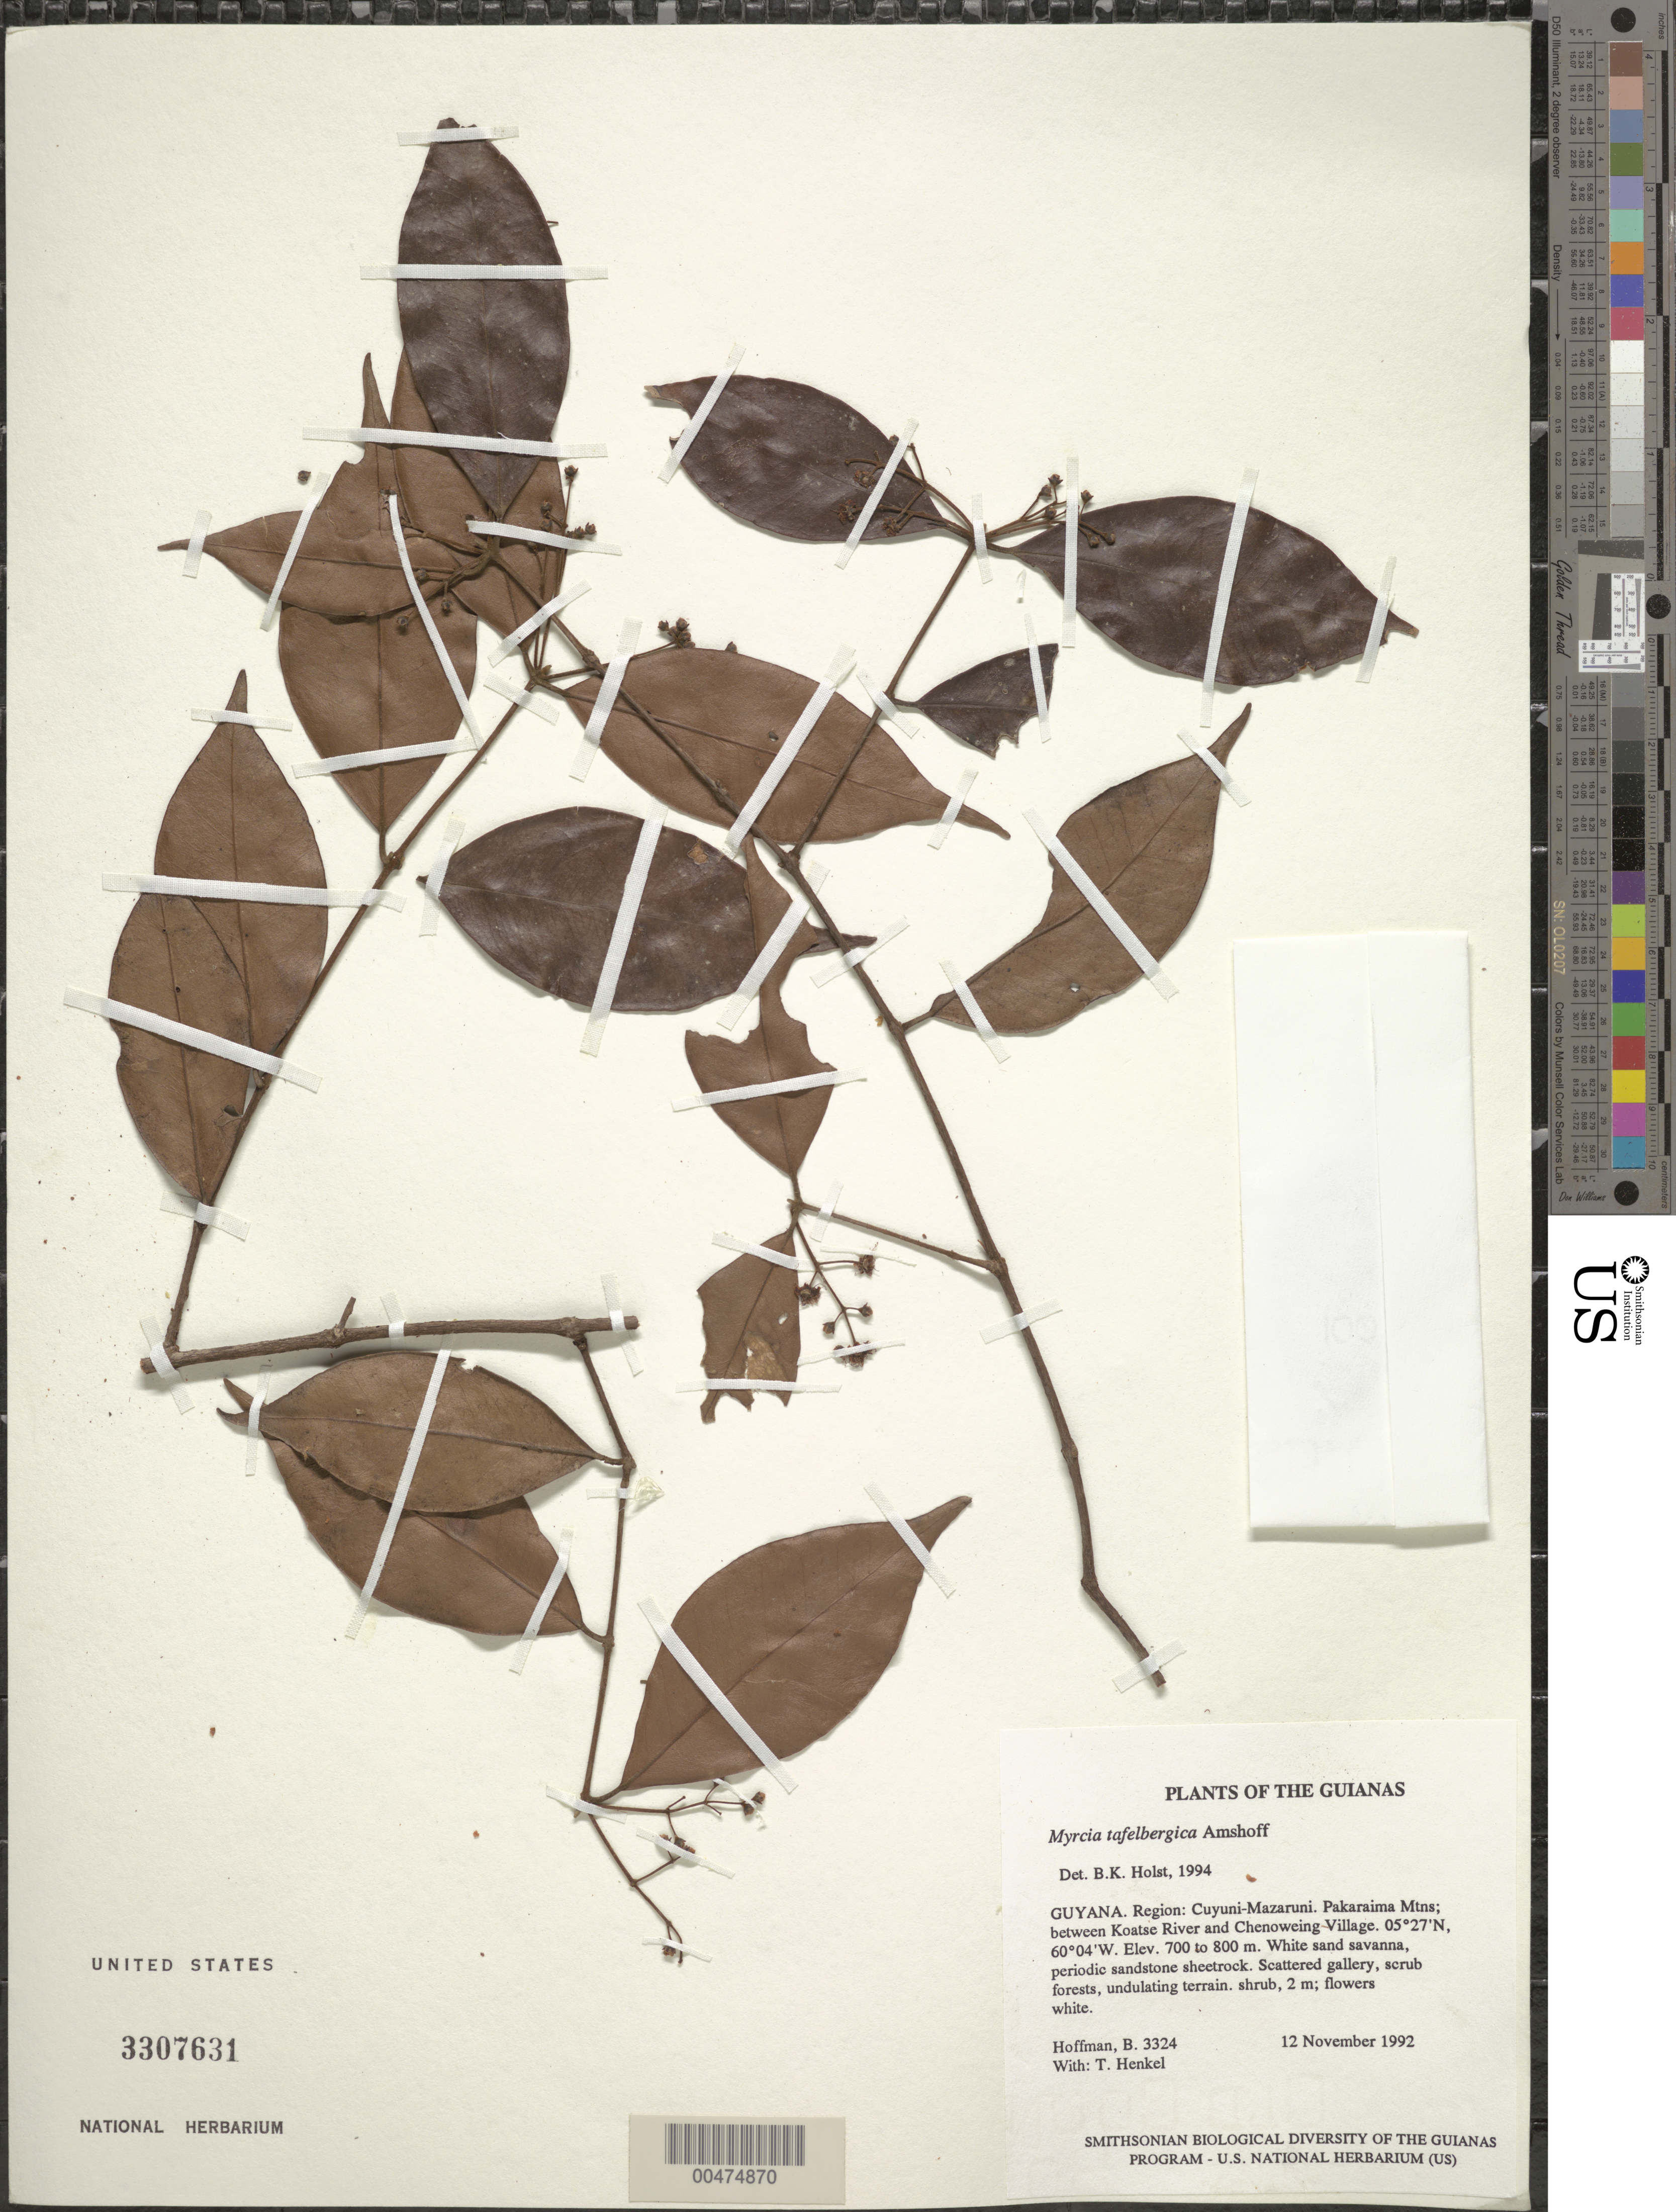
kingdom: Plantae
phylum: Tracheophyta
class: Magnoliopsida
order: Myrtales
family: Myrtaceae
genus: Myrcia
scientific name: Myrcia tafelbergica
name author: Amshoff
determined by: Holst, Bruce K.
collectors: B. Hoffman & T. Henkel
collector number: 3324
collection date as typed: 12 November 1992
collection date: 1992-11-12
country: Guyana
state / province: Cuyuni-Mazaruni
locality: Pakaraima Mountains; between Koatse River and Chenoweing village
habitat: White sand savanna, periodic sandstone sheetrock. Scattered gallery, scrub forests, undulating terrain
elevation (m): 700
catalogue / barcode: US 3307631